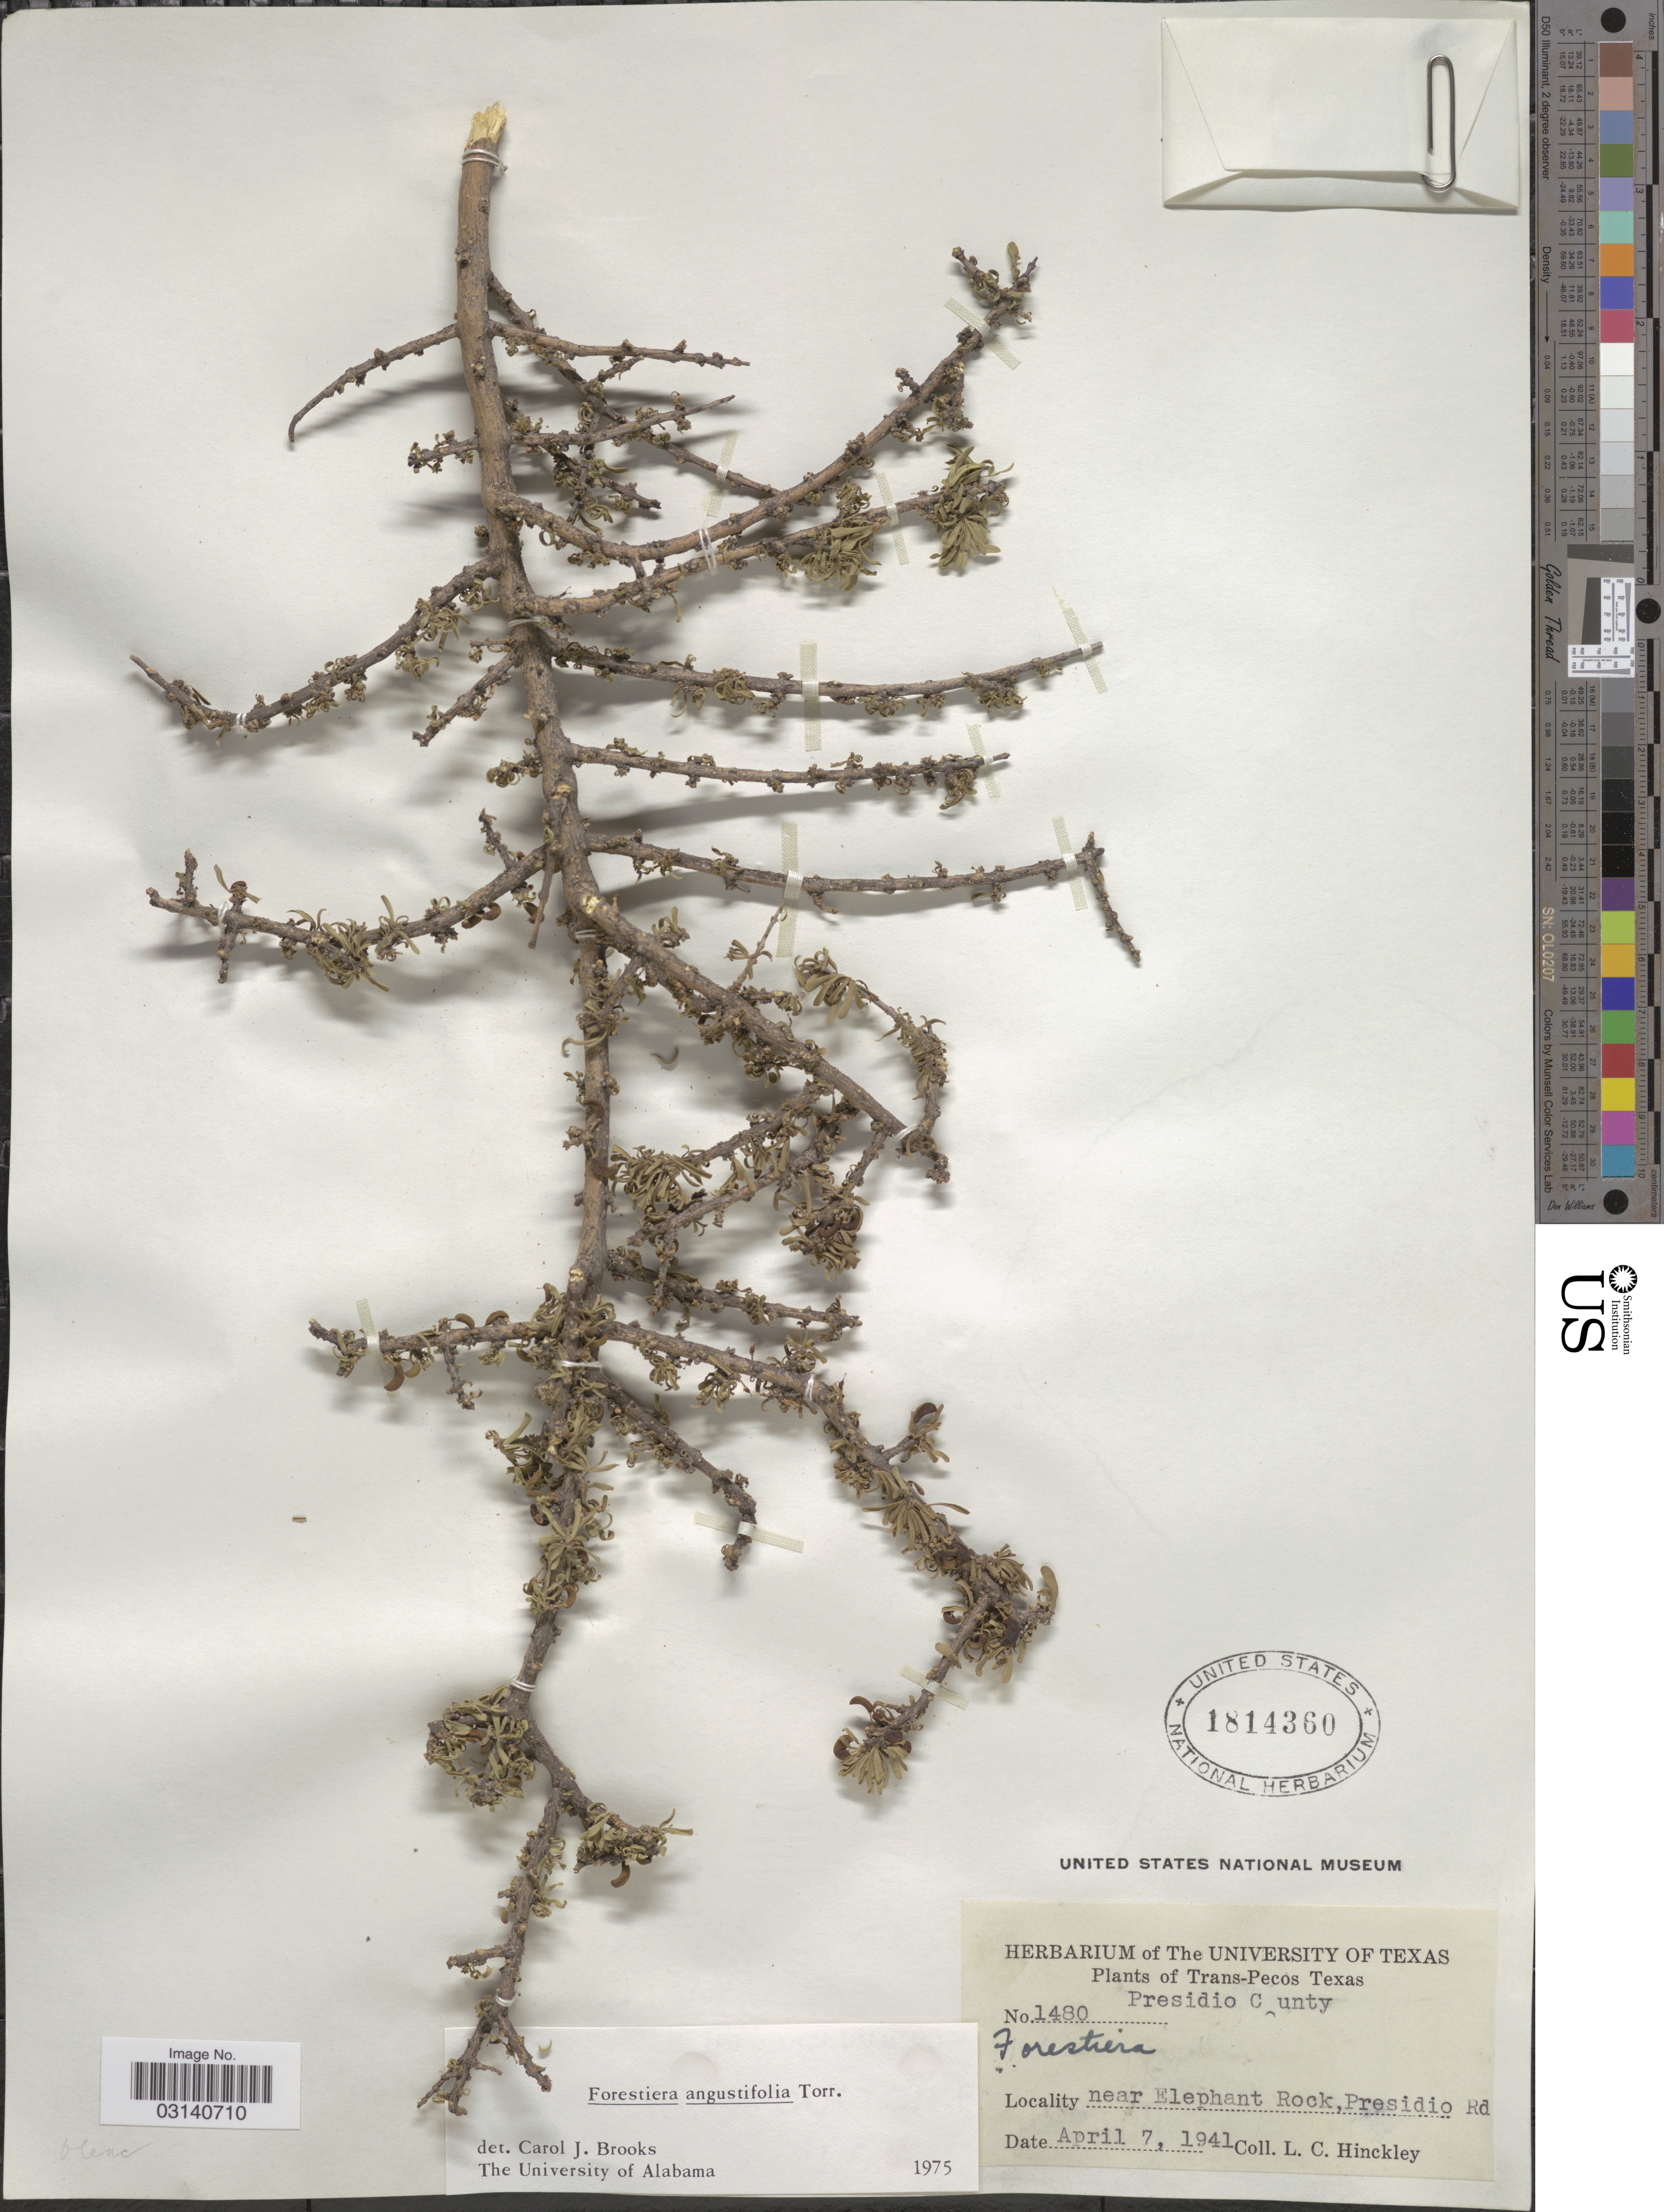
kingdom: Plantae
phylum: Tracheophyta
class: Magnoliopsida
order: Lamiales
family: Oleaceae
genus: Forestiera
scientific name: Forestiera angustifolia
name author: Torr.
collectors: L. Hinckley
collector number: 1480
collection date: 1941-04-07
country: United States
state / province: Texas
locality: Trans-Pecos Texas, Presidio County, near Elephant Rock, Presidio Rd.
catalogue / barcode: US 1814360